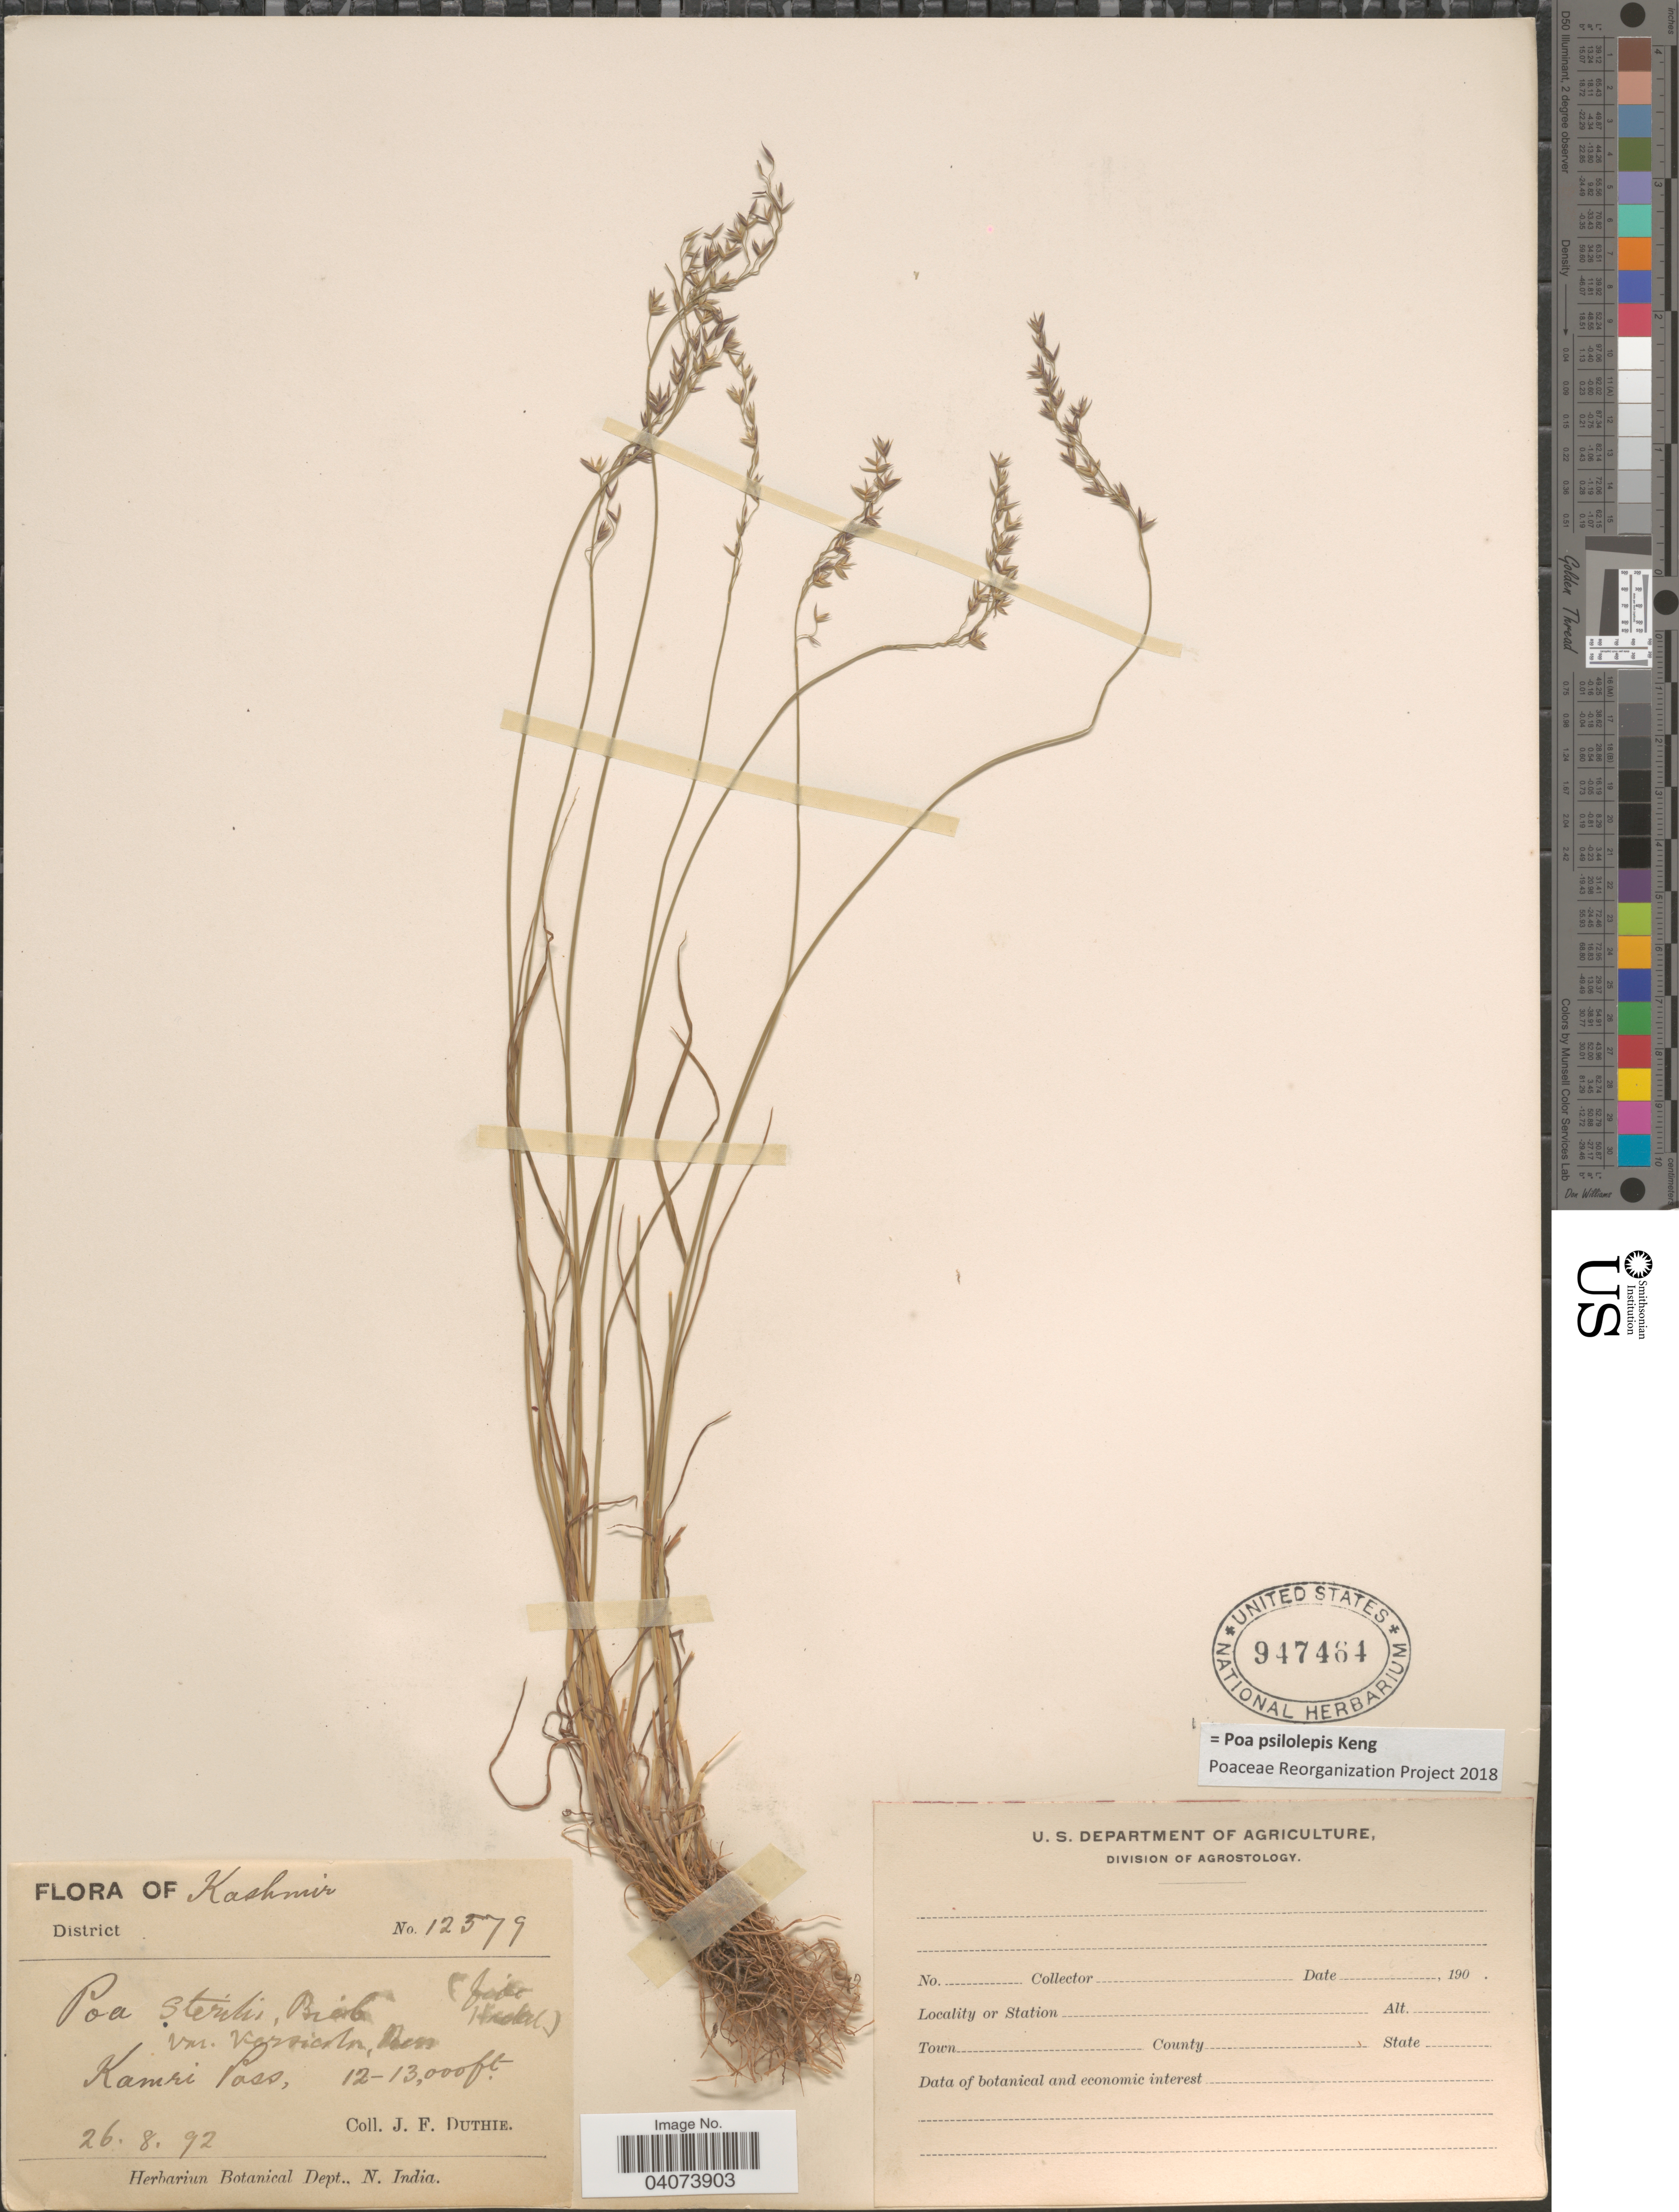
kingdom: Plantae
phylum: Tracheophyta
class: Liliopsida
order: Poales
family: Poaceae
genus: Poa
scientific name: Poa psilolepis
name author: Keng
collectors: J. F. Duthie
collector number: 12579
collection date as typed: Transcribed d/m/y: 26/8/92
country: India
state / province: Jammu and Kashmir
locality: Kashmir. Kamri Pass.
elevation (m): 3658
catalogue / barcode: US 947464